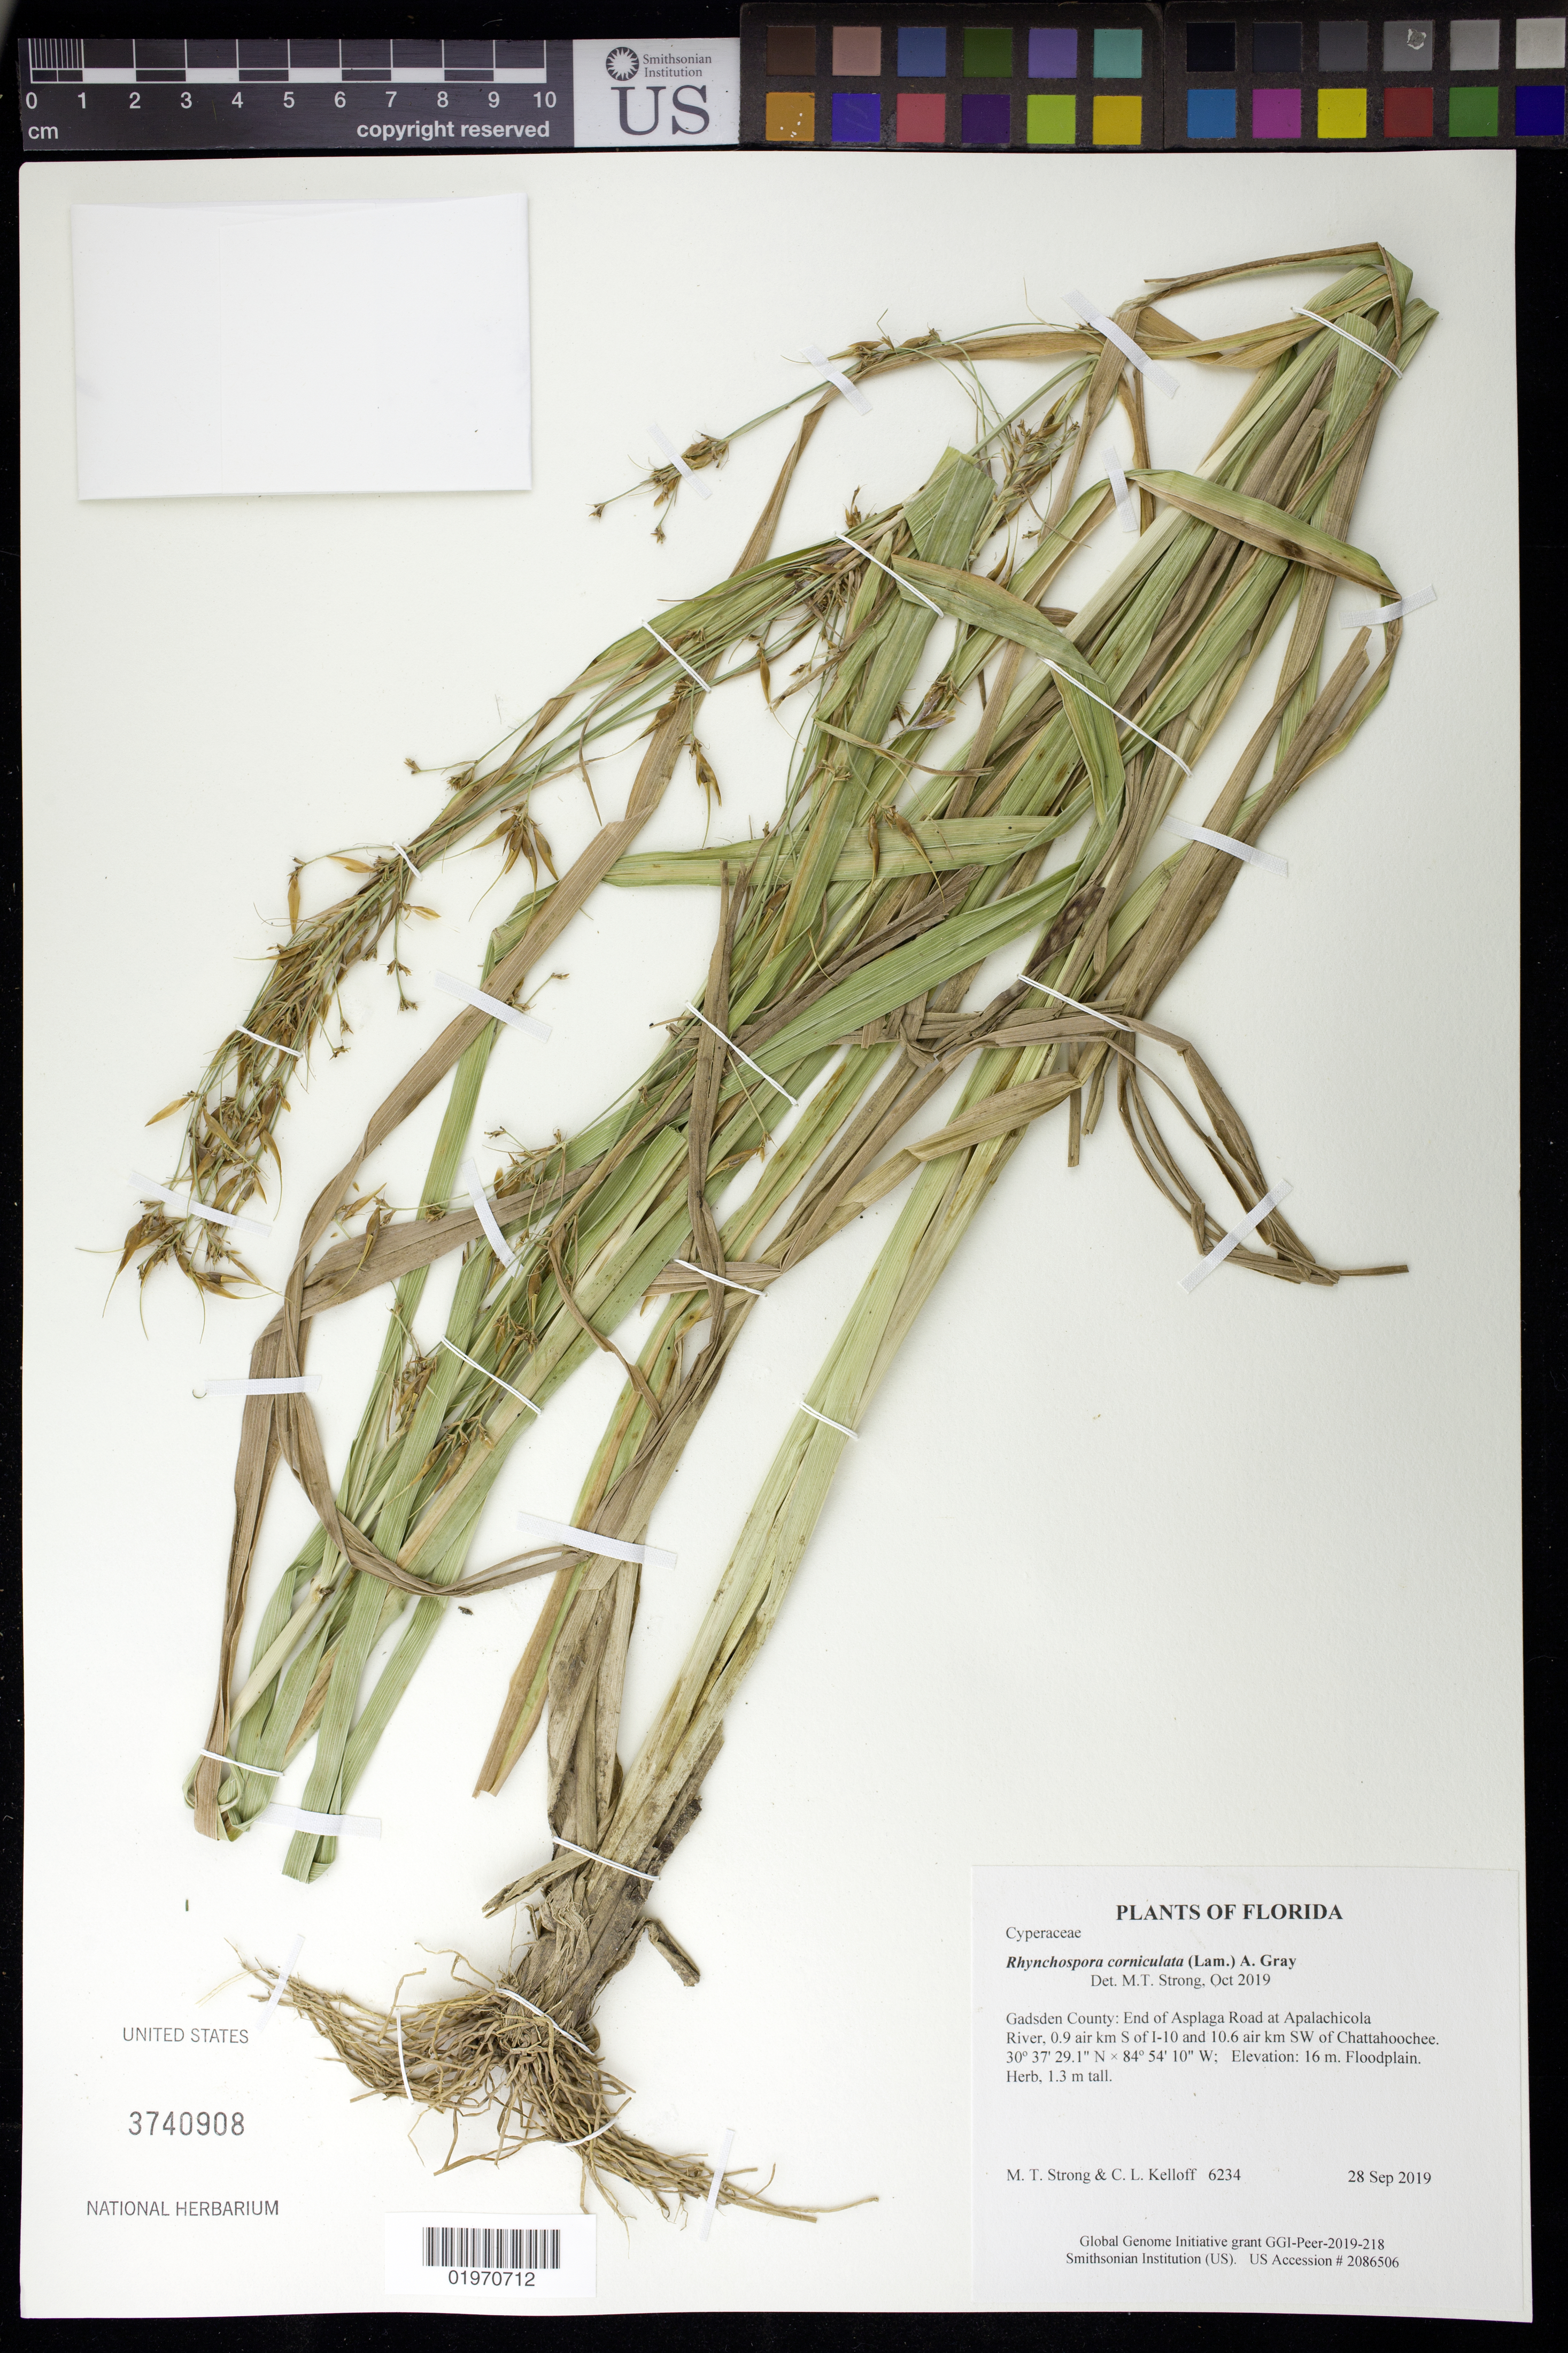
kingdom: Plantae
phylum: Tracheophyta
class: Liliopsida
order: Poales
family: Cyperaceae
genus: Rhynchospora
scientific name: Rhynchospora corniculata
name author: (Lam.) A. Gray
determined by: Strong, Mark T., (BOT), Smithsonian Institution - National Museum of Natural History (UNITED STATES)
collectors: M. T. Strong & C. L. Kelloff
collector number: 6234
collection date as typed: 28 Sep 2019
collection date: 2019-09-28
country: United States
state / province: Florida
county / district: Gadsden County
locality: End of Asplaga Road at Apalachicola River, 0.9 air km S of I-10 and 10.6 air km SW of Chattahoochee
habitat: Floodplain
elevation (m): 16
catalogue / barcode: US 3740908